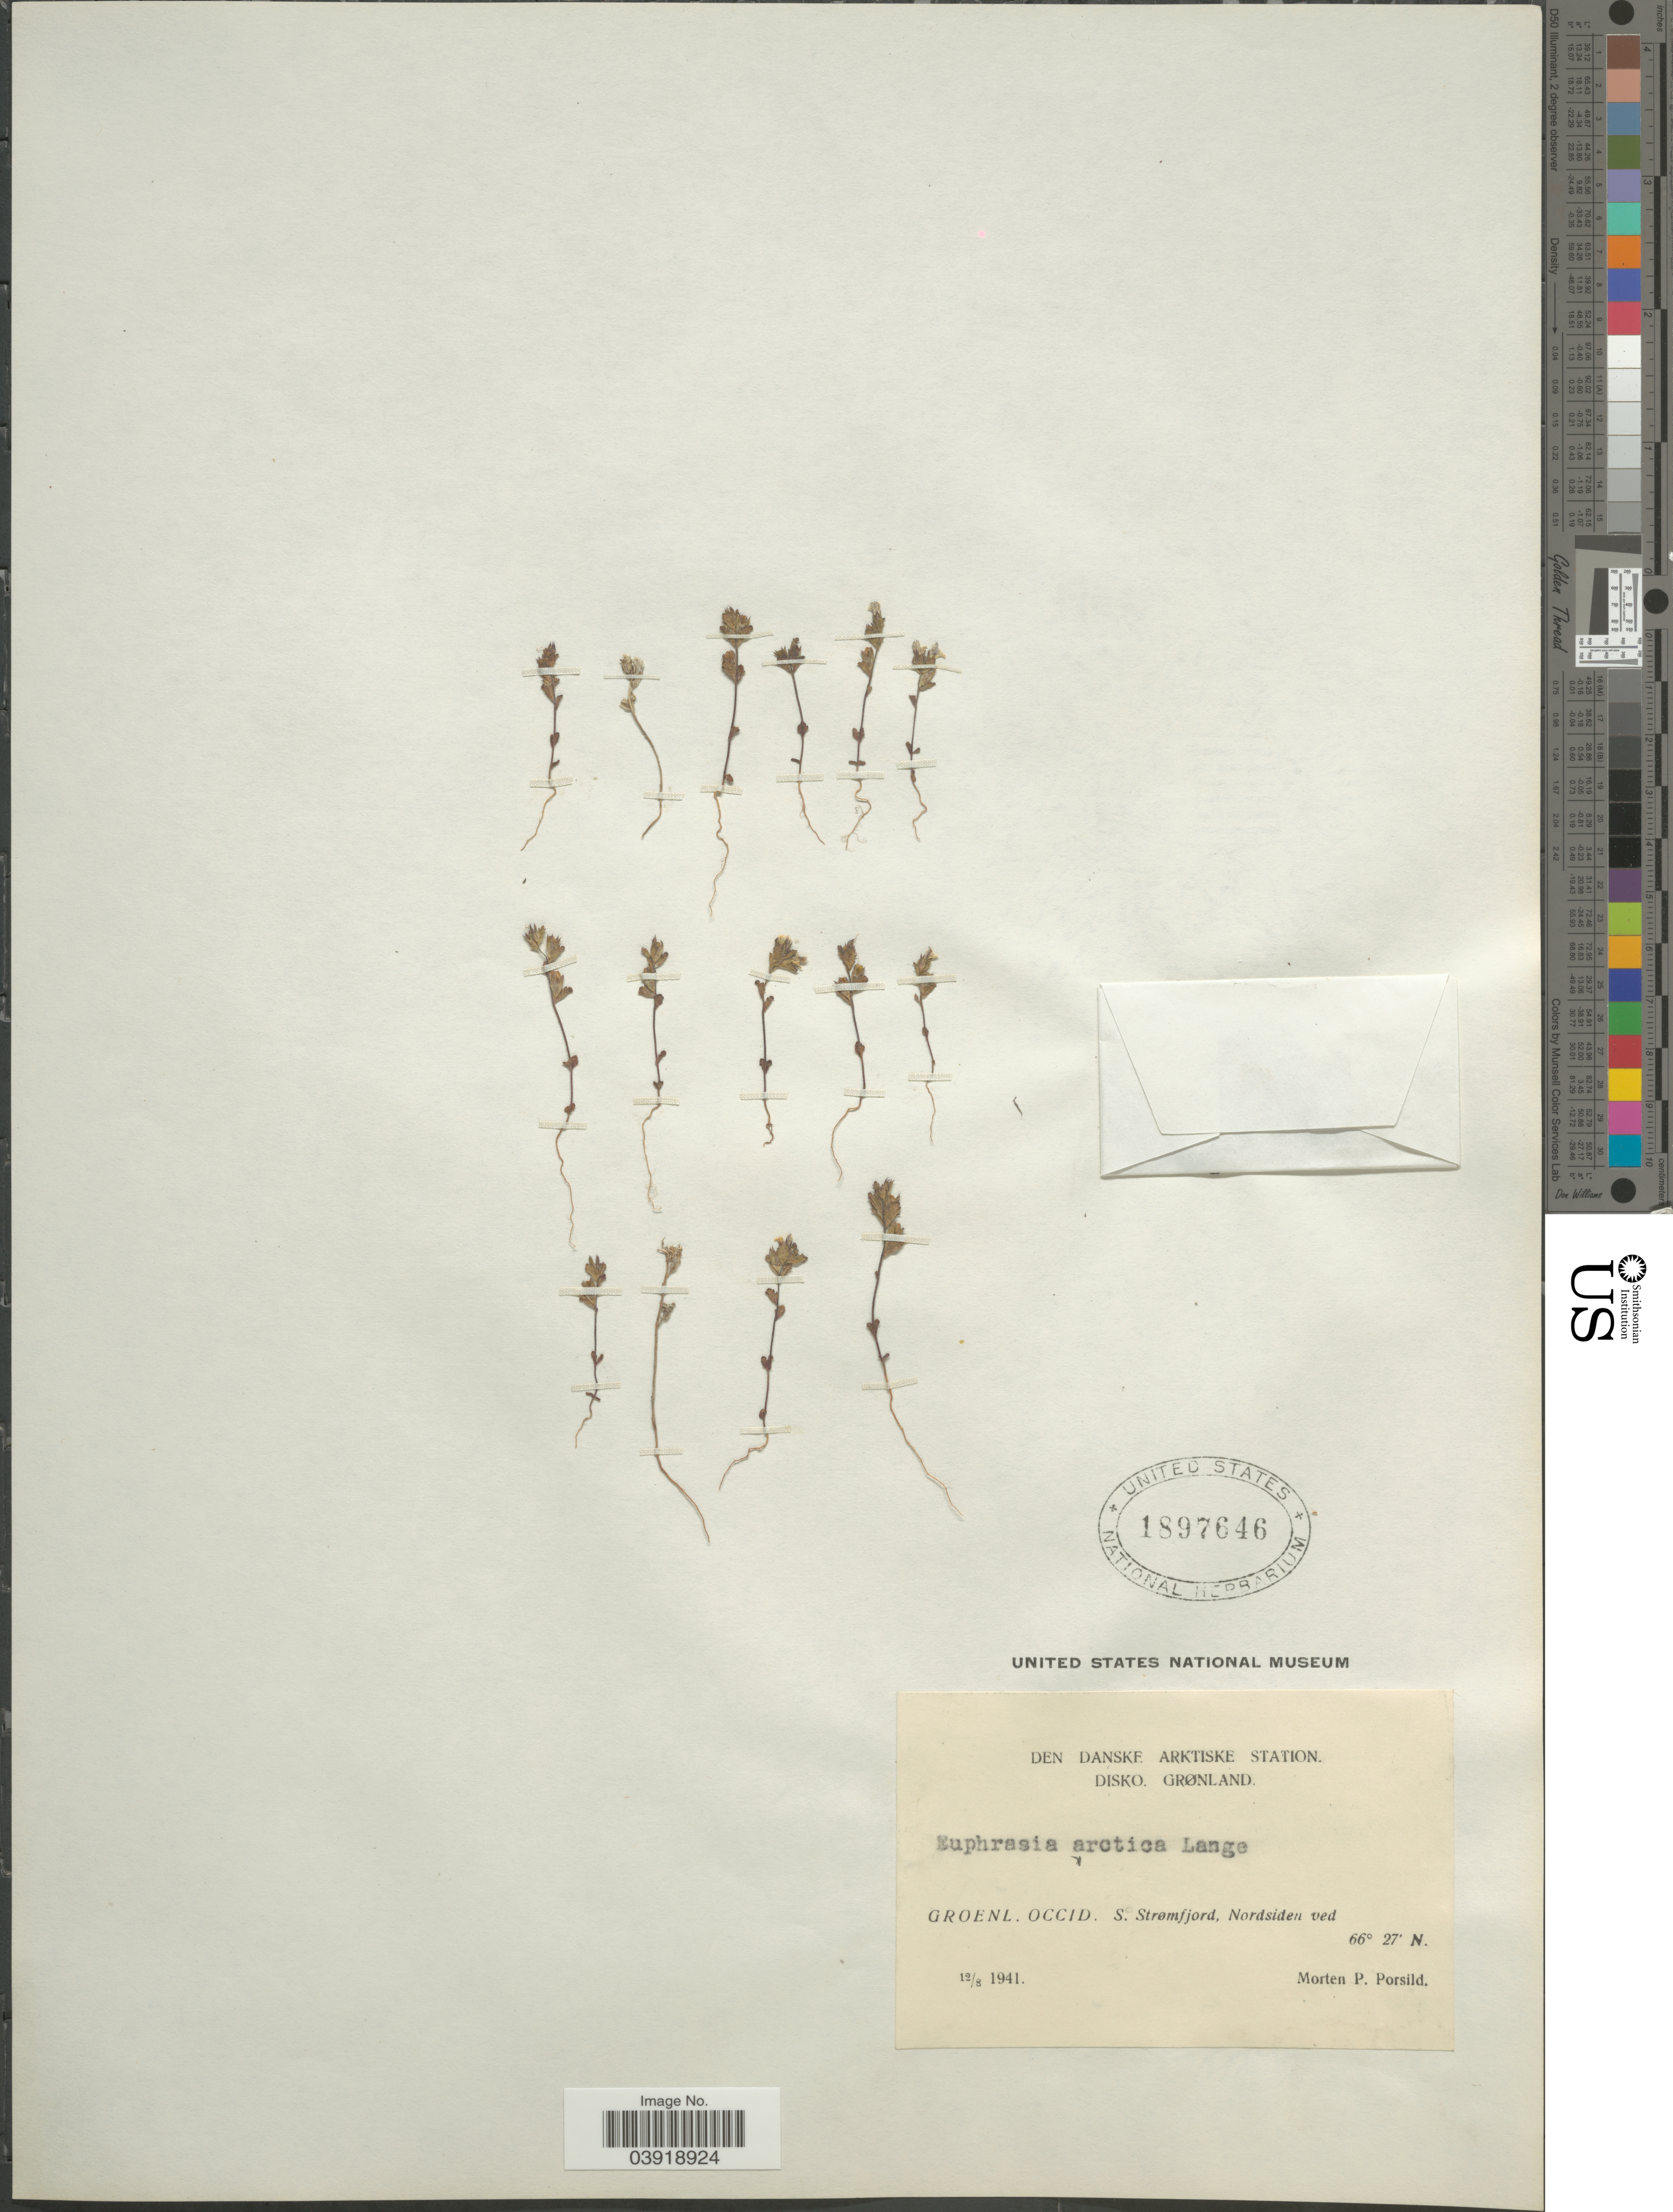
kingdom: Plantae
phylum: Tracheophyta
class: Magnoliopsida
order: Lamiales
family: Orobanchaceae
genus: Euphrasia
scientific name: Euphrasia arctica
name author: Lange ex Rostrup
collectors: M. P. Porsild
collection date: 1941-08-12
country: Greenland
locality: Den Danske Arktiske Station. Disko, Grønland. Groenl. Occid. S. Strømfjord, Nordsiden ved.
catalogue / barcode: US 1897646